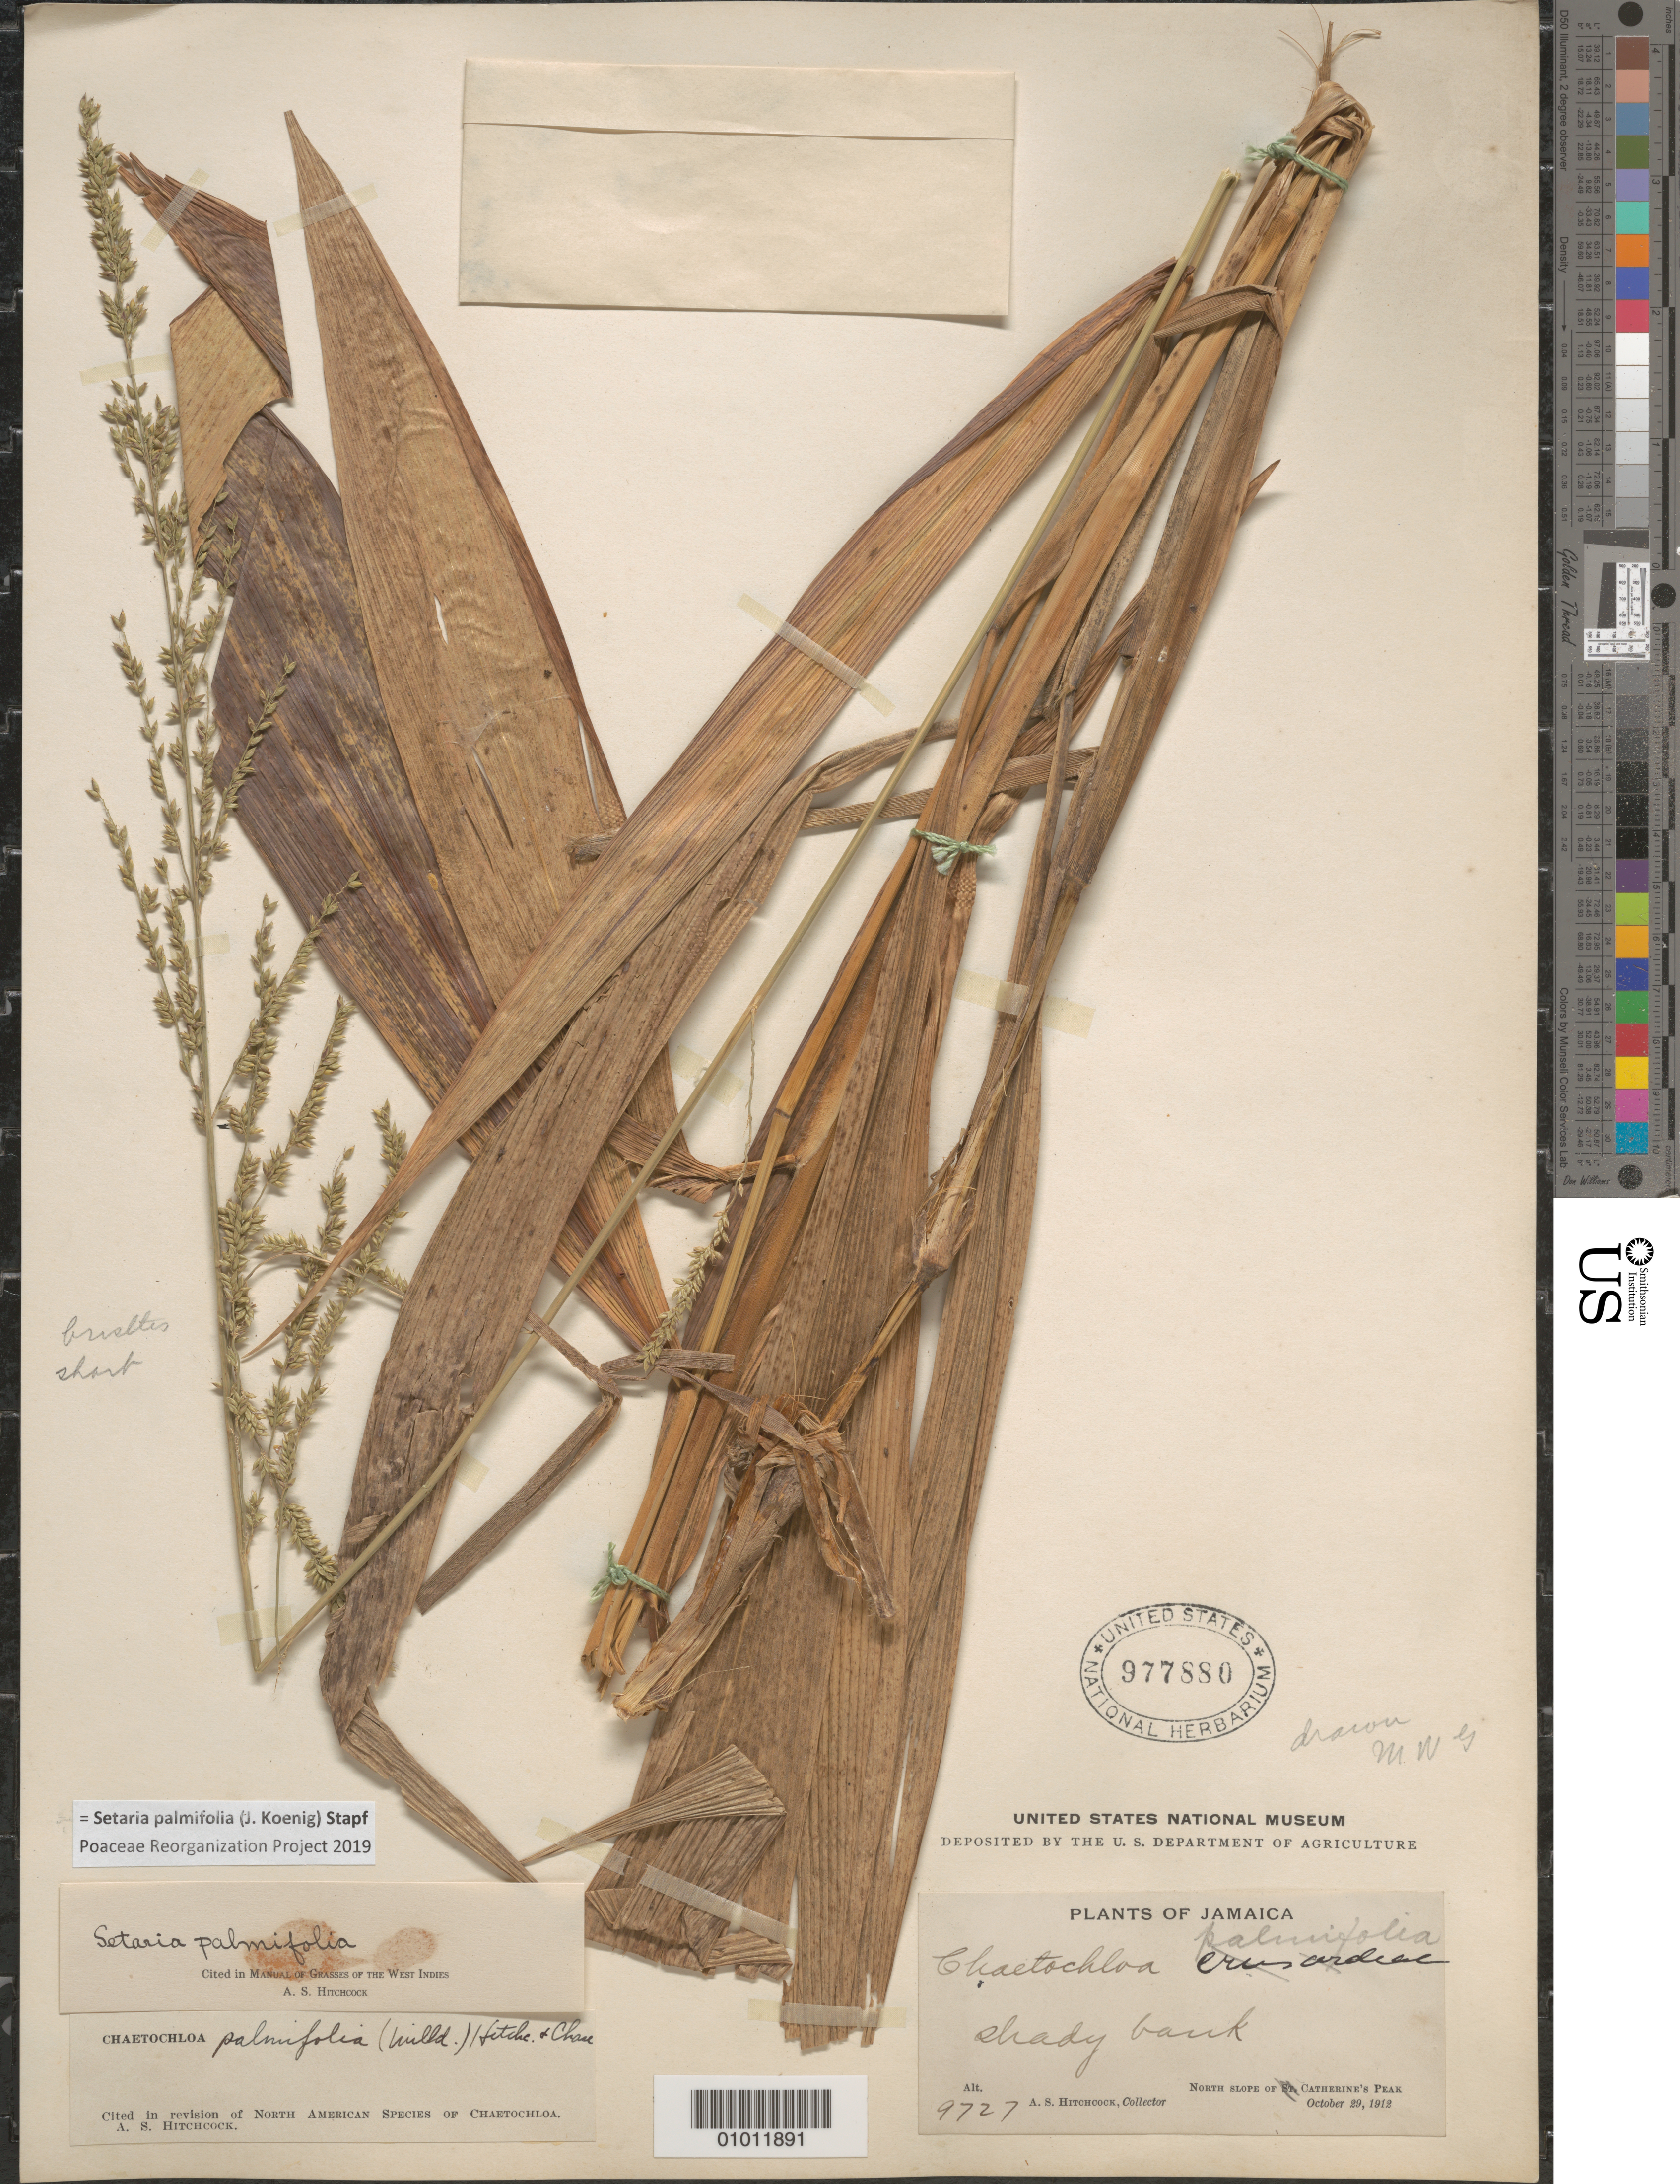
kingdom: Plantae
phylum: Tracheophyta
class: Liliopsida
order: Poales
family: Poaceae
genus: Setaria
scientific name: Setaria palmifolia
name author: (J. Koenig) Stapf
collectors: A. S. Hitchcock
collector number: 9727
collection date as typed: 29 Oct 1912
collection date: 1912-10-29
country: Jamaica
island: Jamaica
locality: N slope of Catherine's Peak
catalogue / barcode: US 977880